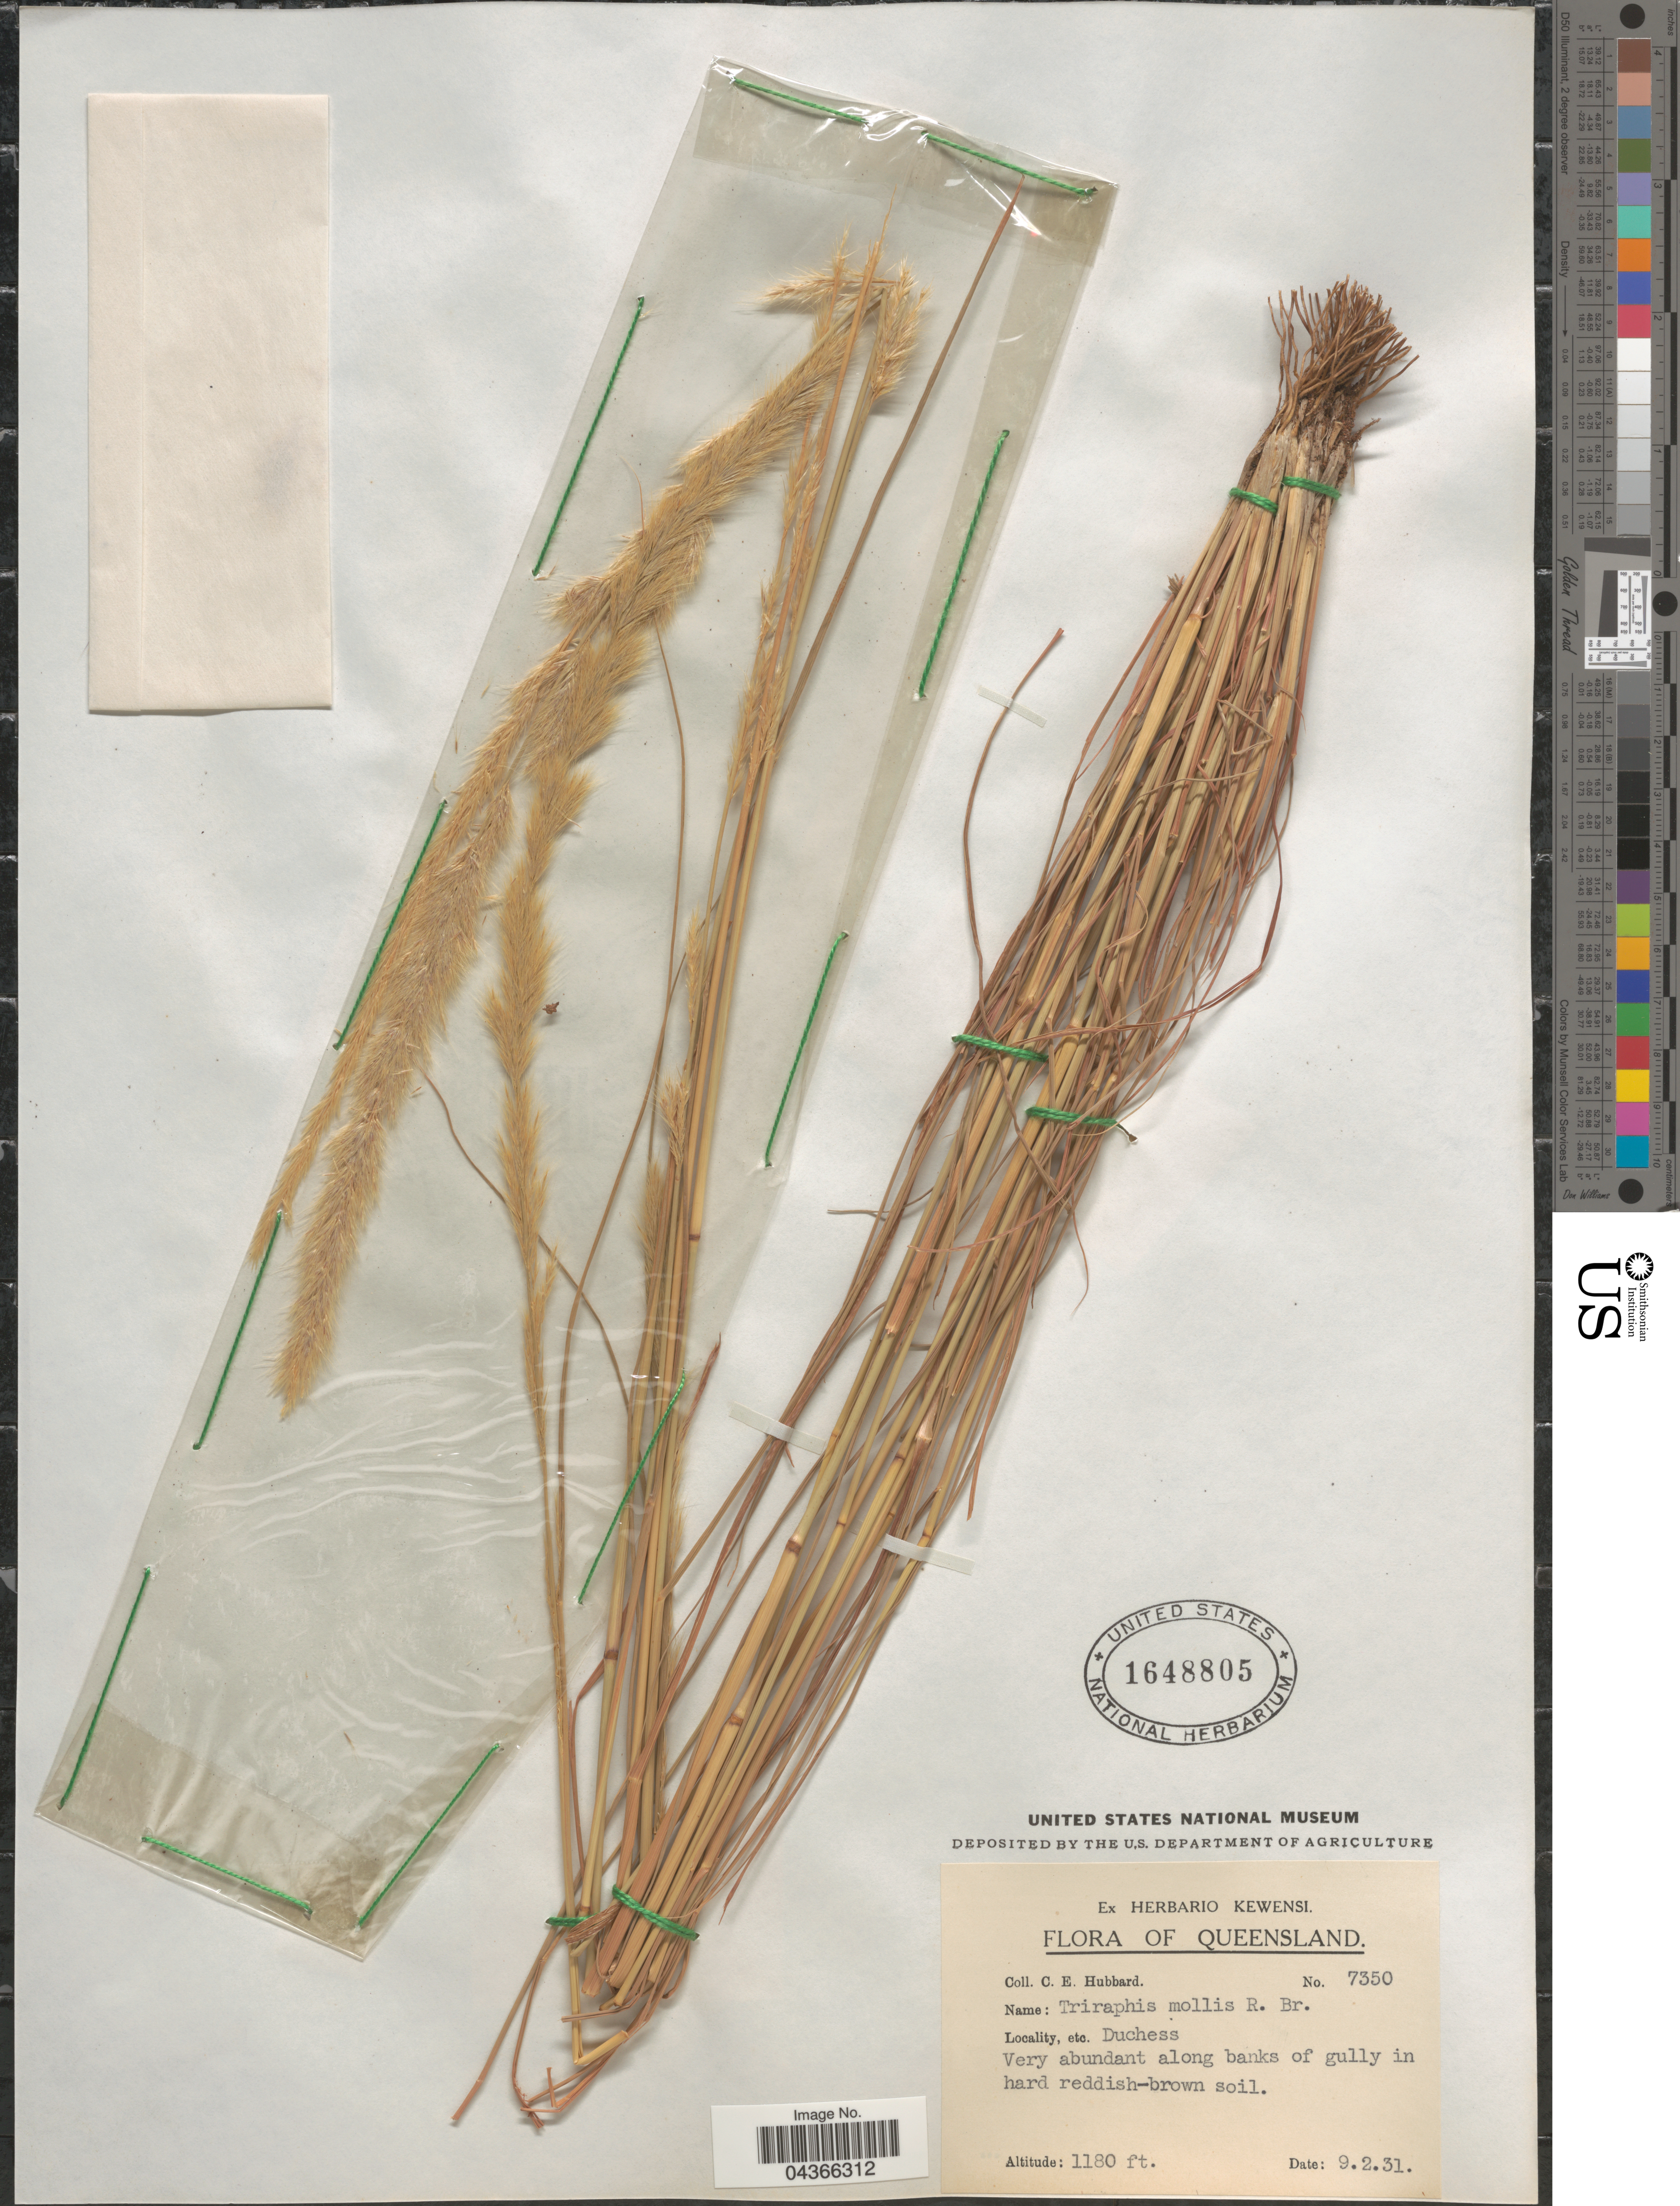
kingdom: Plantae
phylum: Tracheophyta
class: Liliopsida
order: Poales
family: Poaceae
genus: Triraphis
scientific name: Triraphis mollis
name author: R. Br.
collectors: C. E. Hubbard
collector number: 7350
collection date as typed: Transcribed d/m/y: 9/2/31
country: Australia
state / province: Queensland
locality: Duchess.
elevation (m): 360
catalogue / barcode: US 1648805